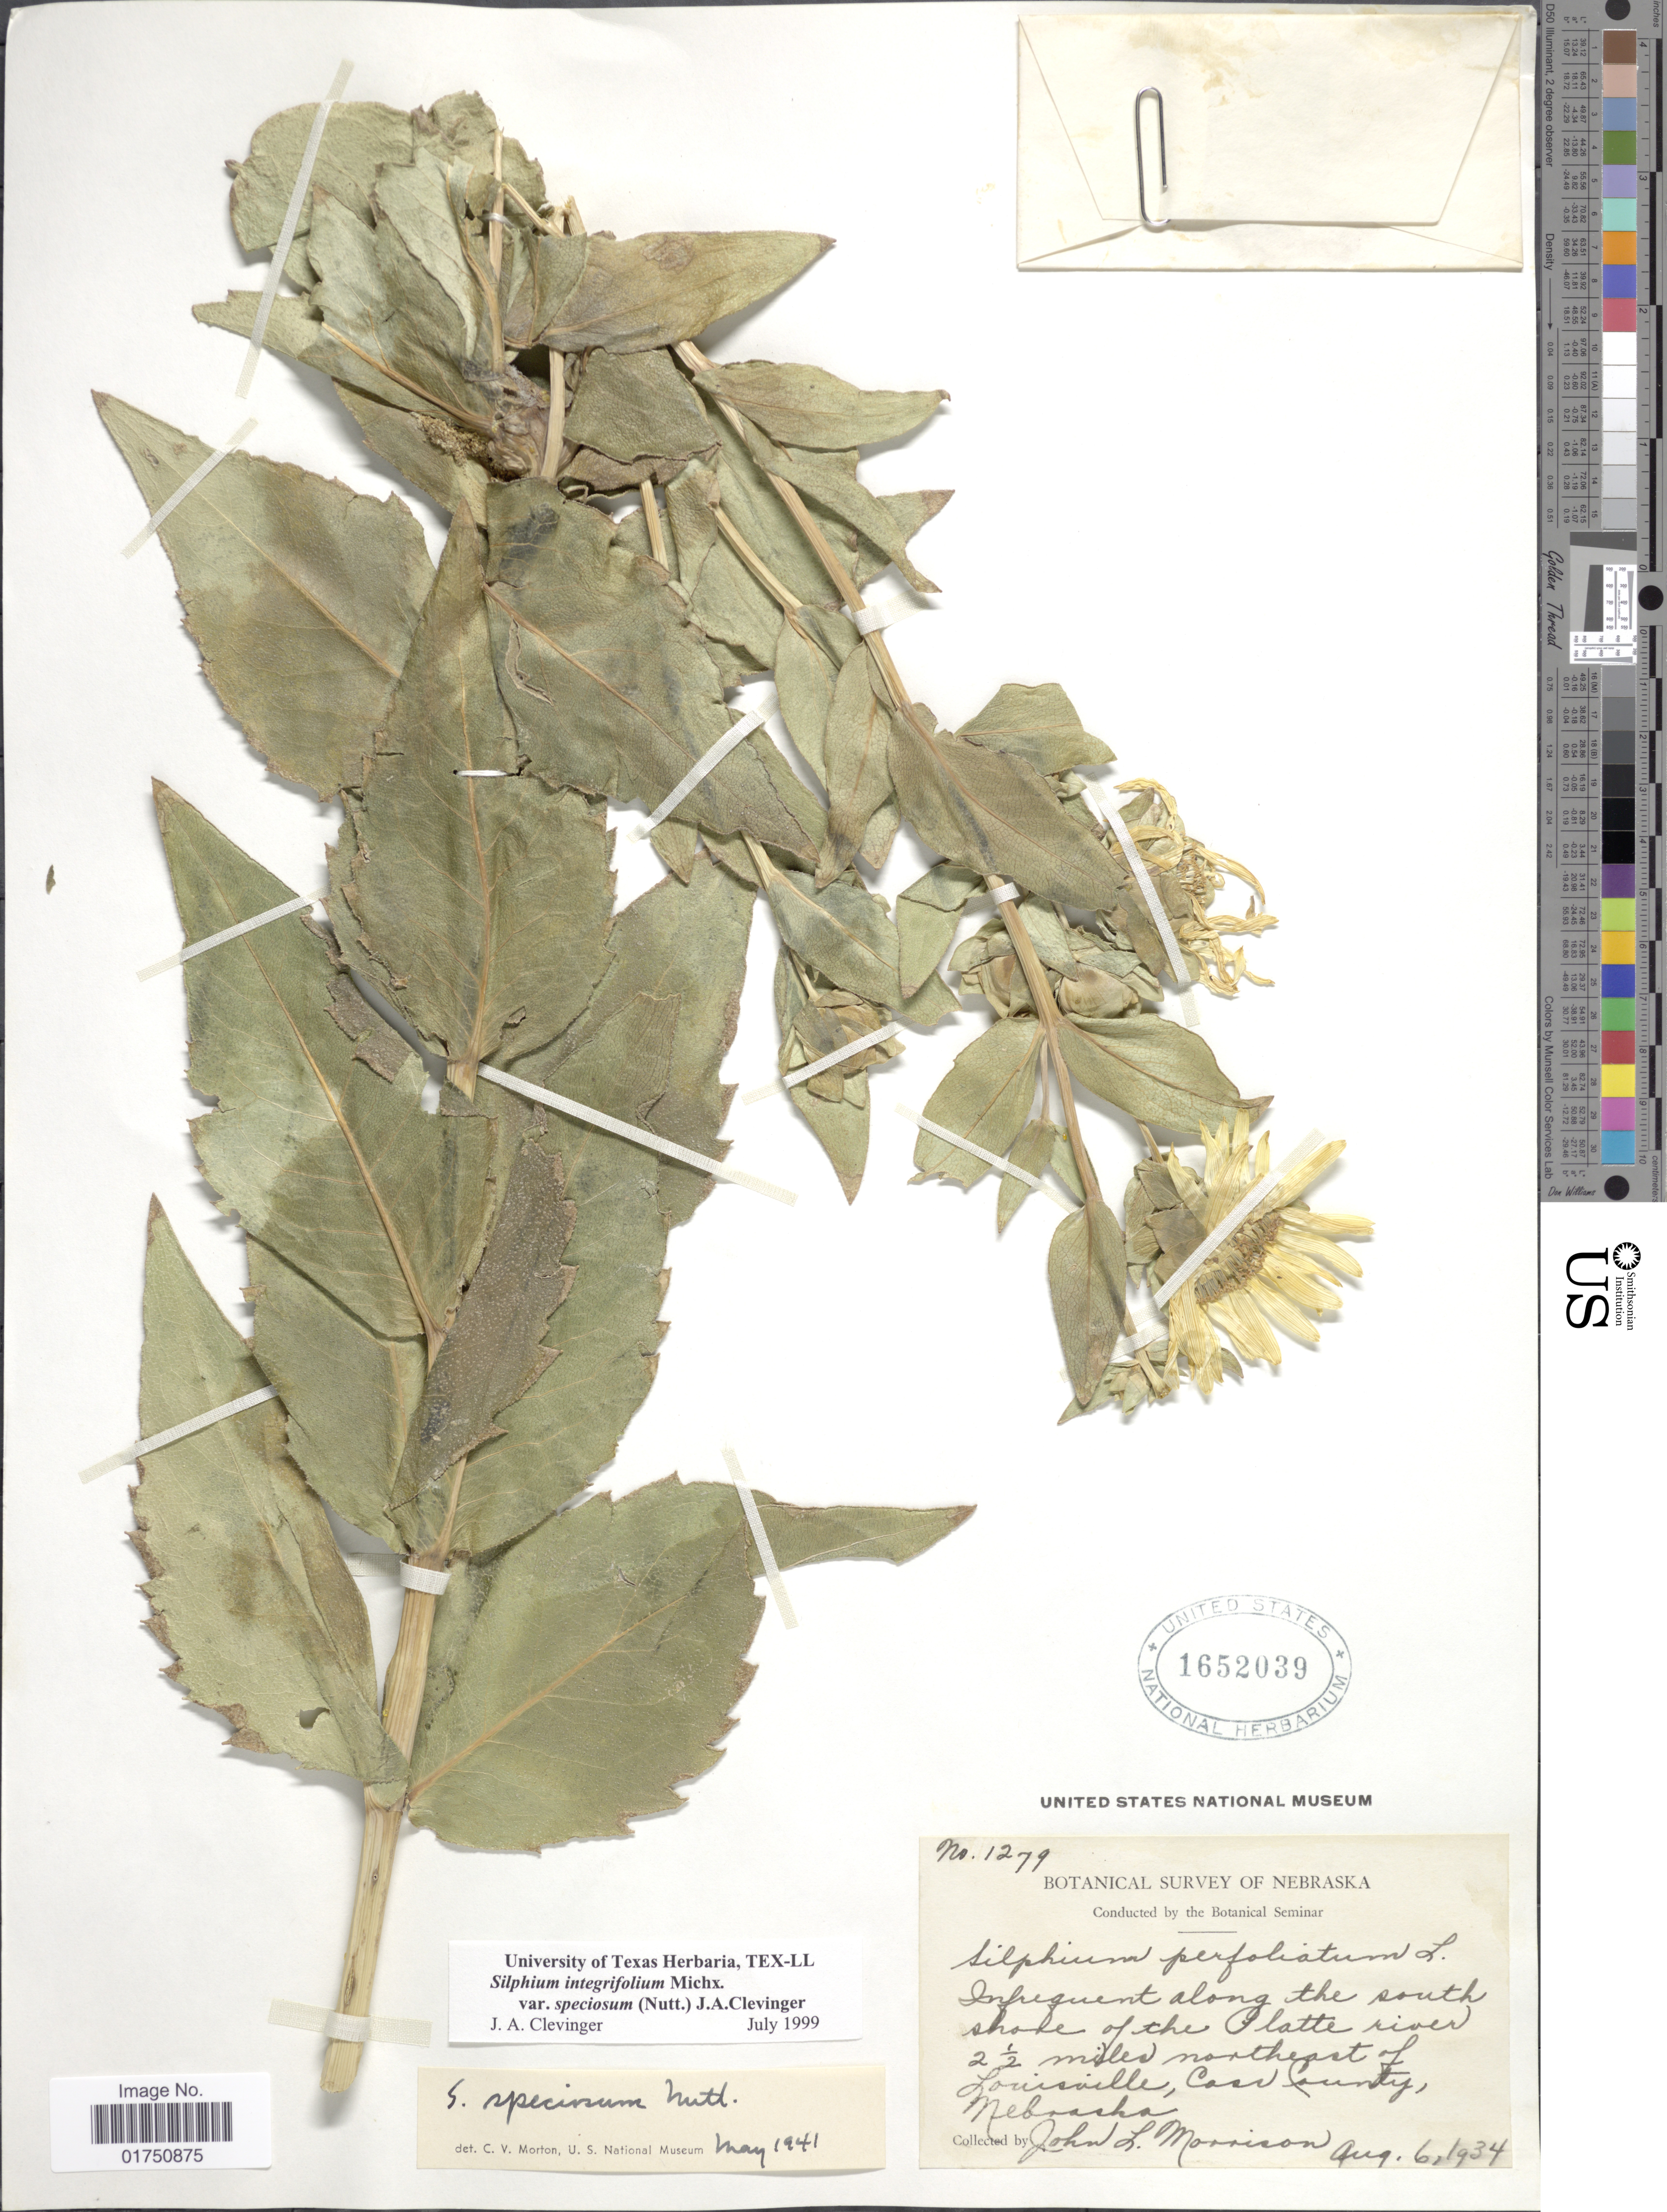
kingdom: Plantae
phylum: Tracheophyta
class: Magnoliopsida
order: Asterales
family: Asteraceae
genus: Silphium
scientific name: Silphium speciosum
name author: Nutt.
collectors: J. Morrison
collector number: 1279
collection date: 1934-08-06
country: United States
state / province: Nebraska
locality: Infrequent along the south shore of the Platte river 2½ miles northeast of Louisville, Cass County, Nebraska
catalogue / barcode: US 1652039